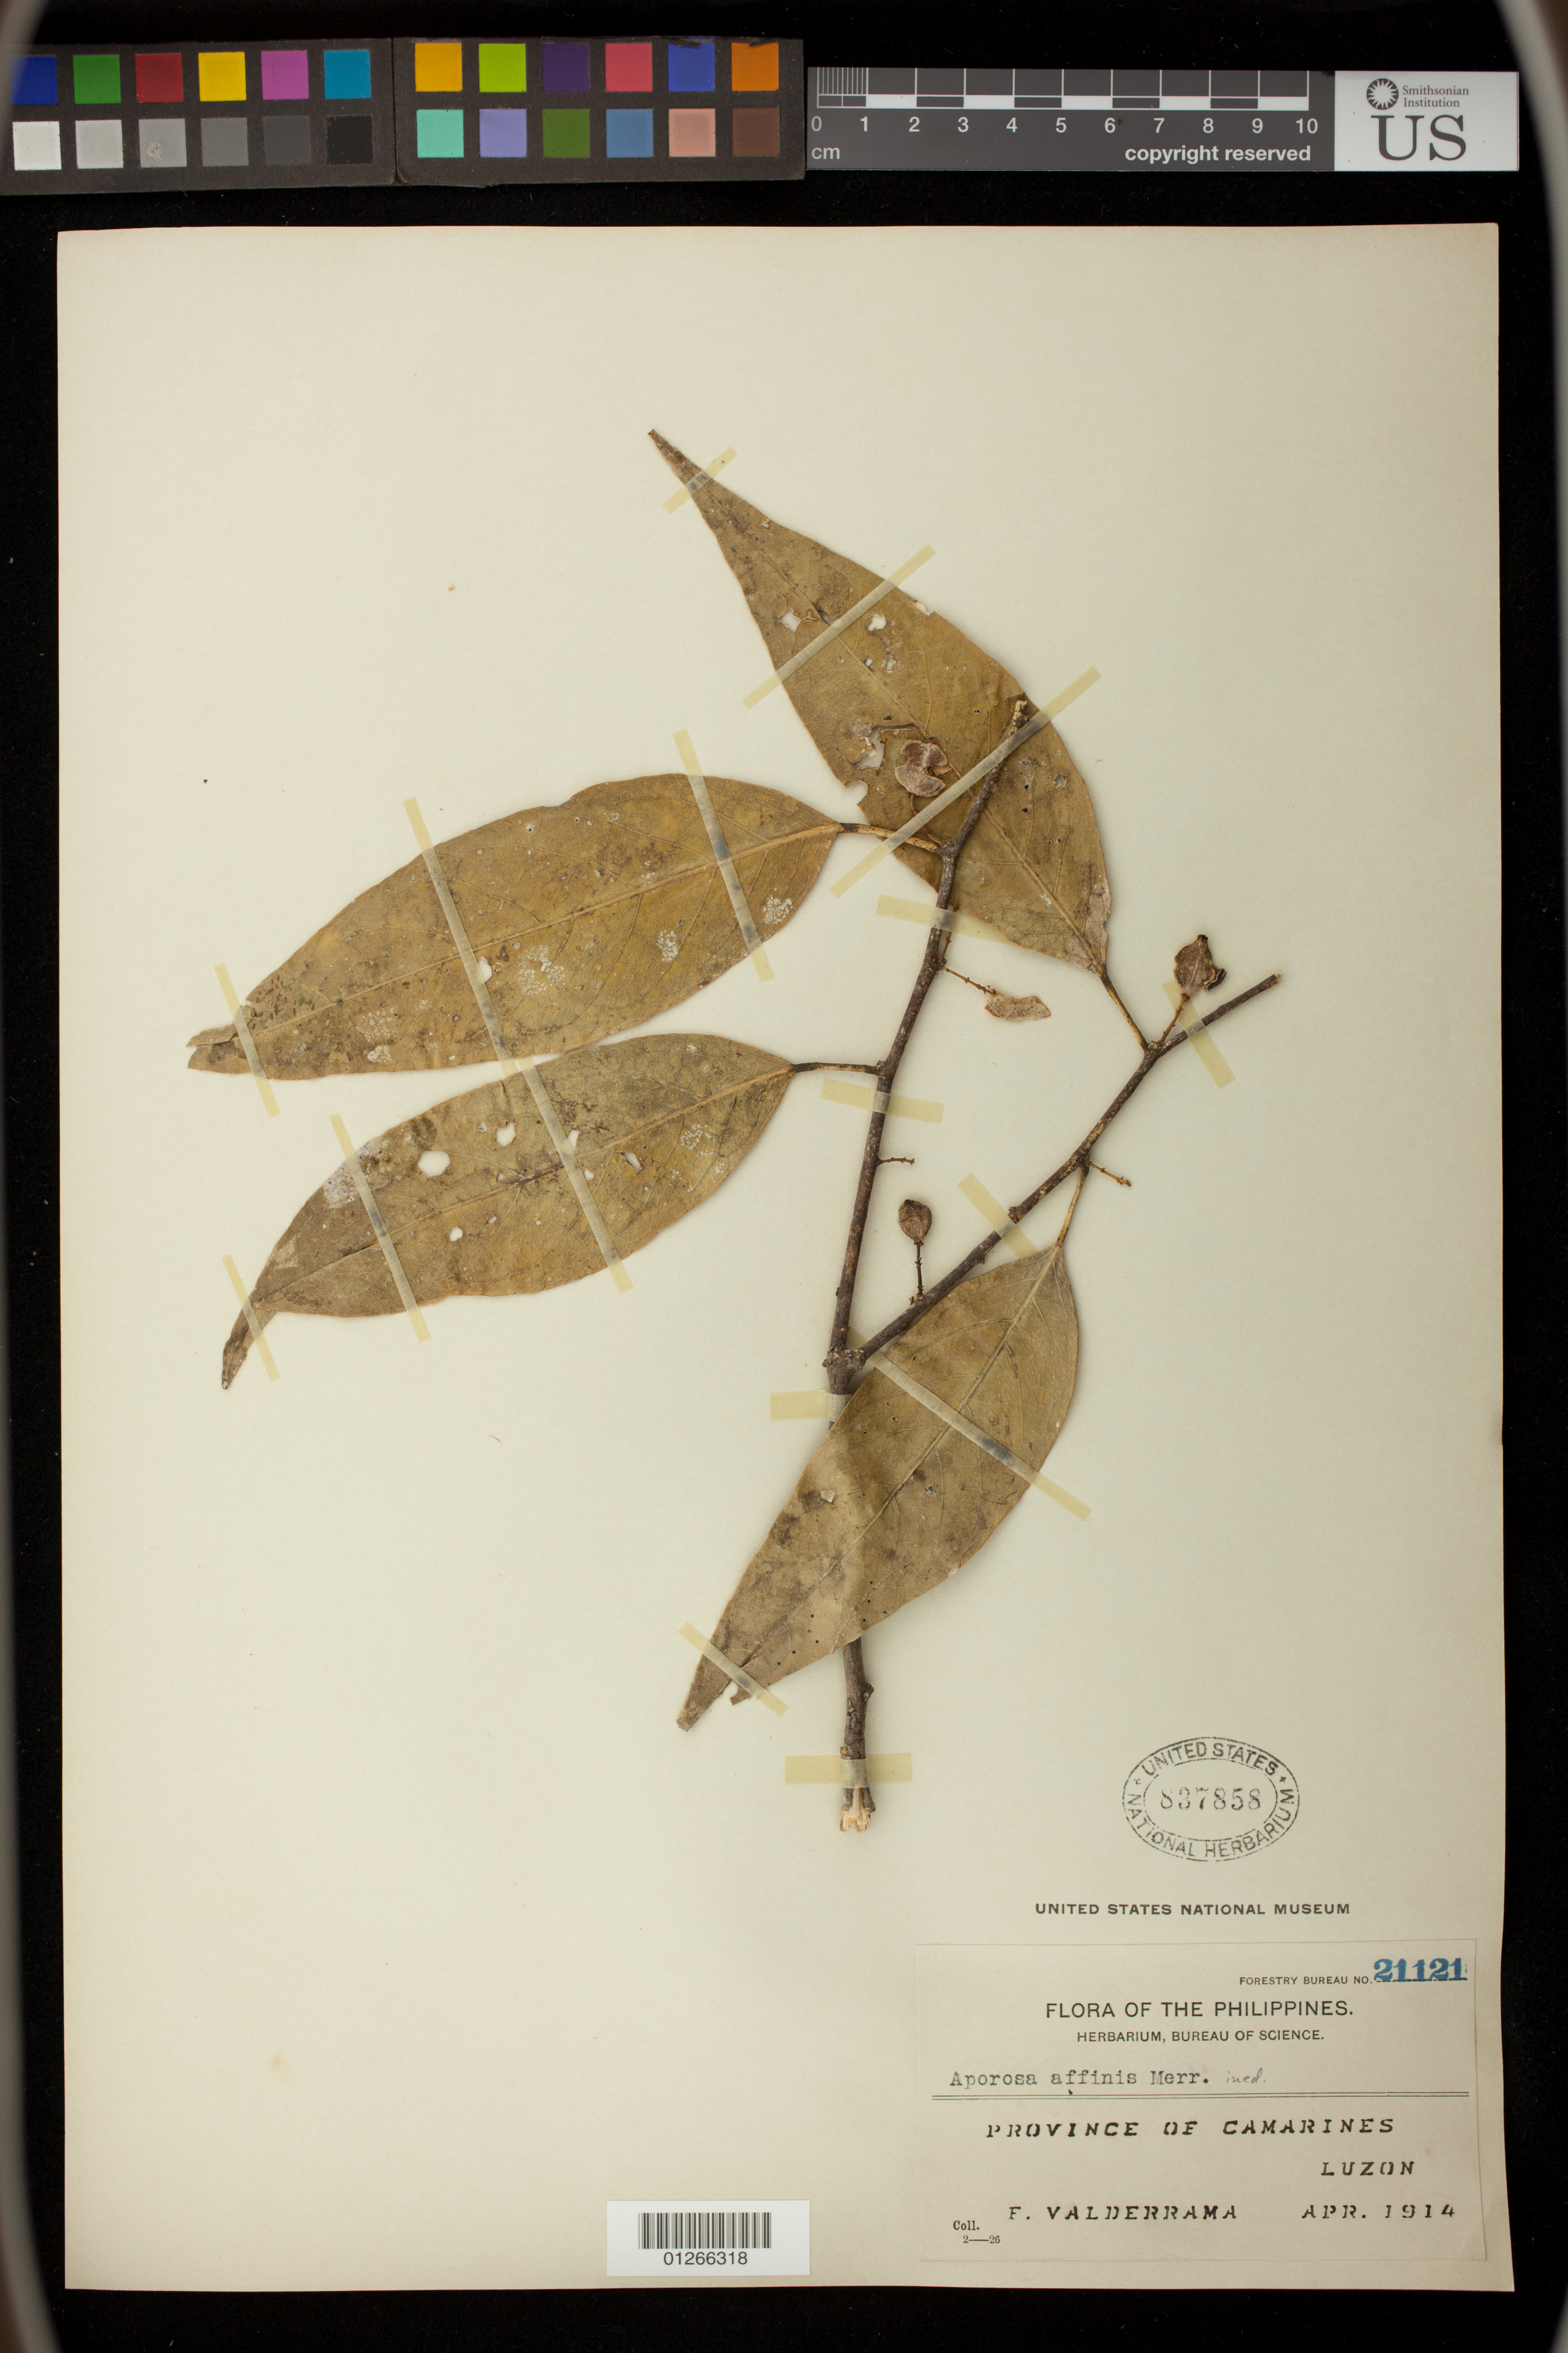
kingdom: Plantae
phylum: Tracheophyta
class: Magnoliopsida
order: Malpighiales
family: Phyllanthaceae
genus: Aporosa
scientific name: Aporosa symplocifolia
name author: Merr.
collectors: F. Valderrama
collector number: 21121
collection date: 1914-04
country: Philippines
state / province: Bicol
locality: Province of Camarines, Luzon